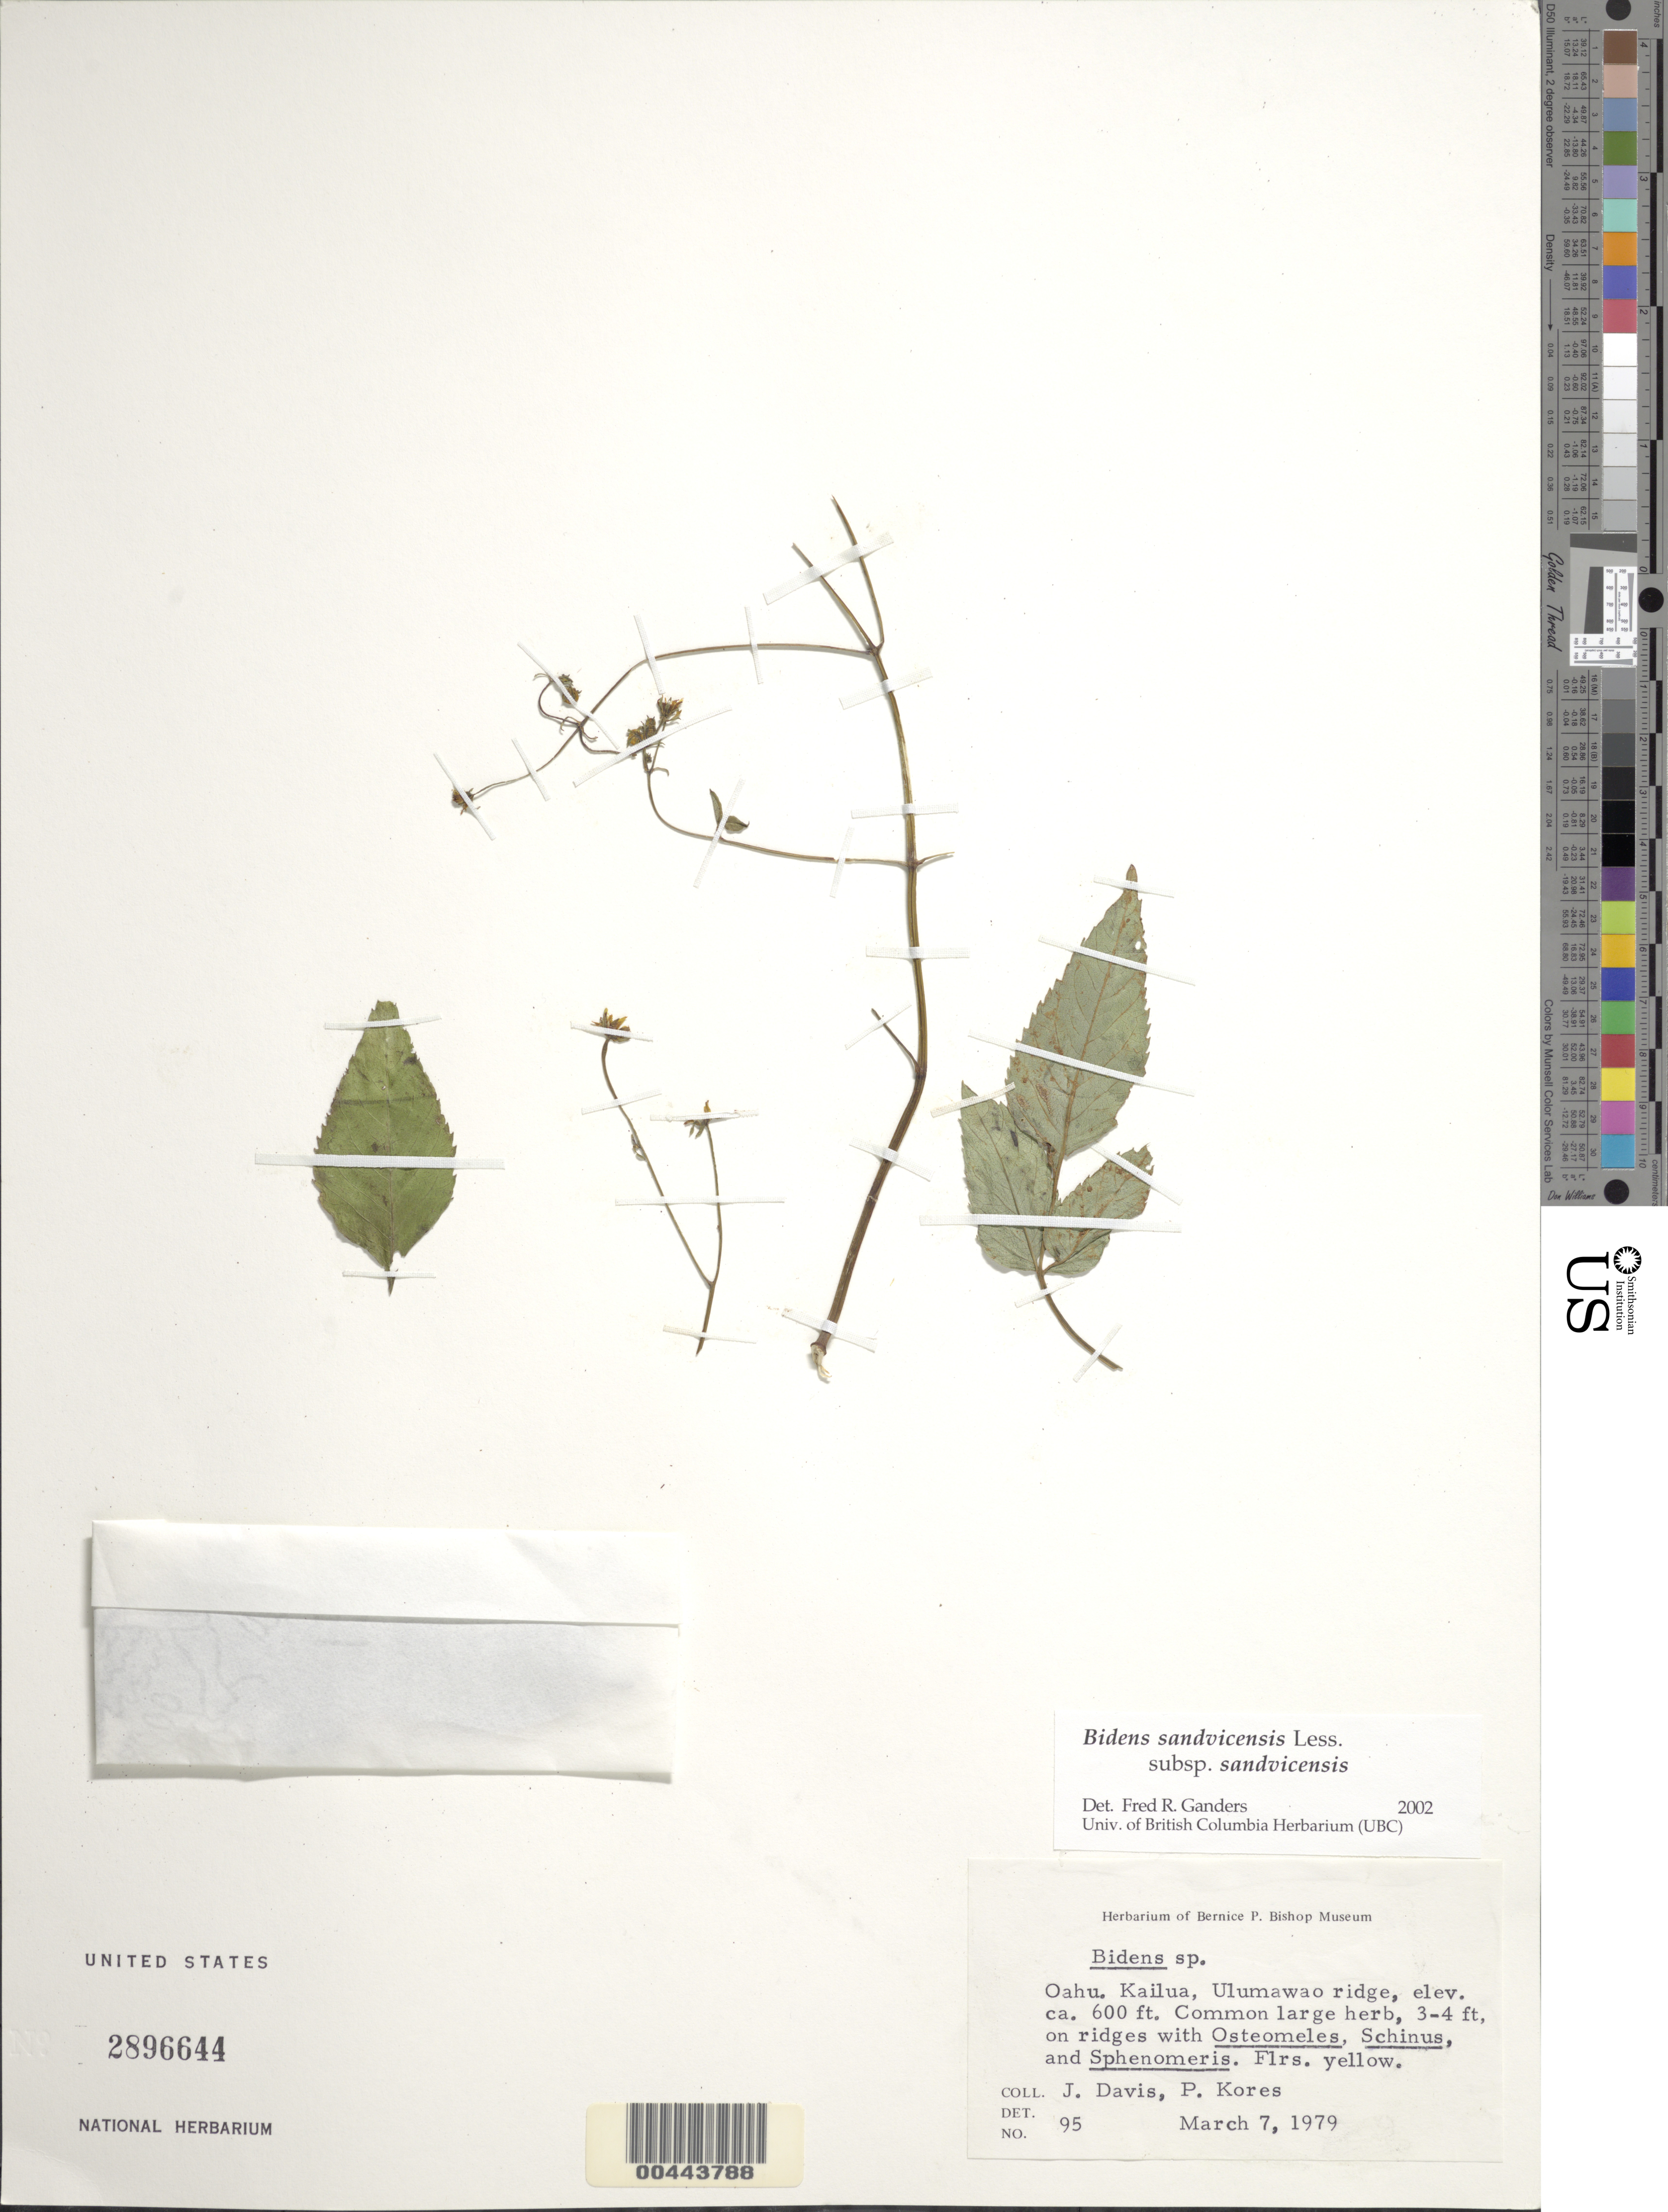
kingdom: Plantae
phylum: Tracheophyta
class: Magnoliopsida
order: Asterales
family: Asteraceae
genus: Bidens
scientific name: Bidens sandvicensis subsp. sandvicensis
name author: Less.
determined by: Ganders, F. R.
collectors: J. Davis & P. Kores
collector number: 95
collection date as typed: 7 Mar 1979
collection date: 1979-03-07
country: United States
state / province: Hawaii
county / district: Honolulu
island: Oahu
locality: Kailua, Ulumawao ridge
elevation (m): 183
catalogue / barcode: US 2896644